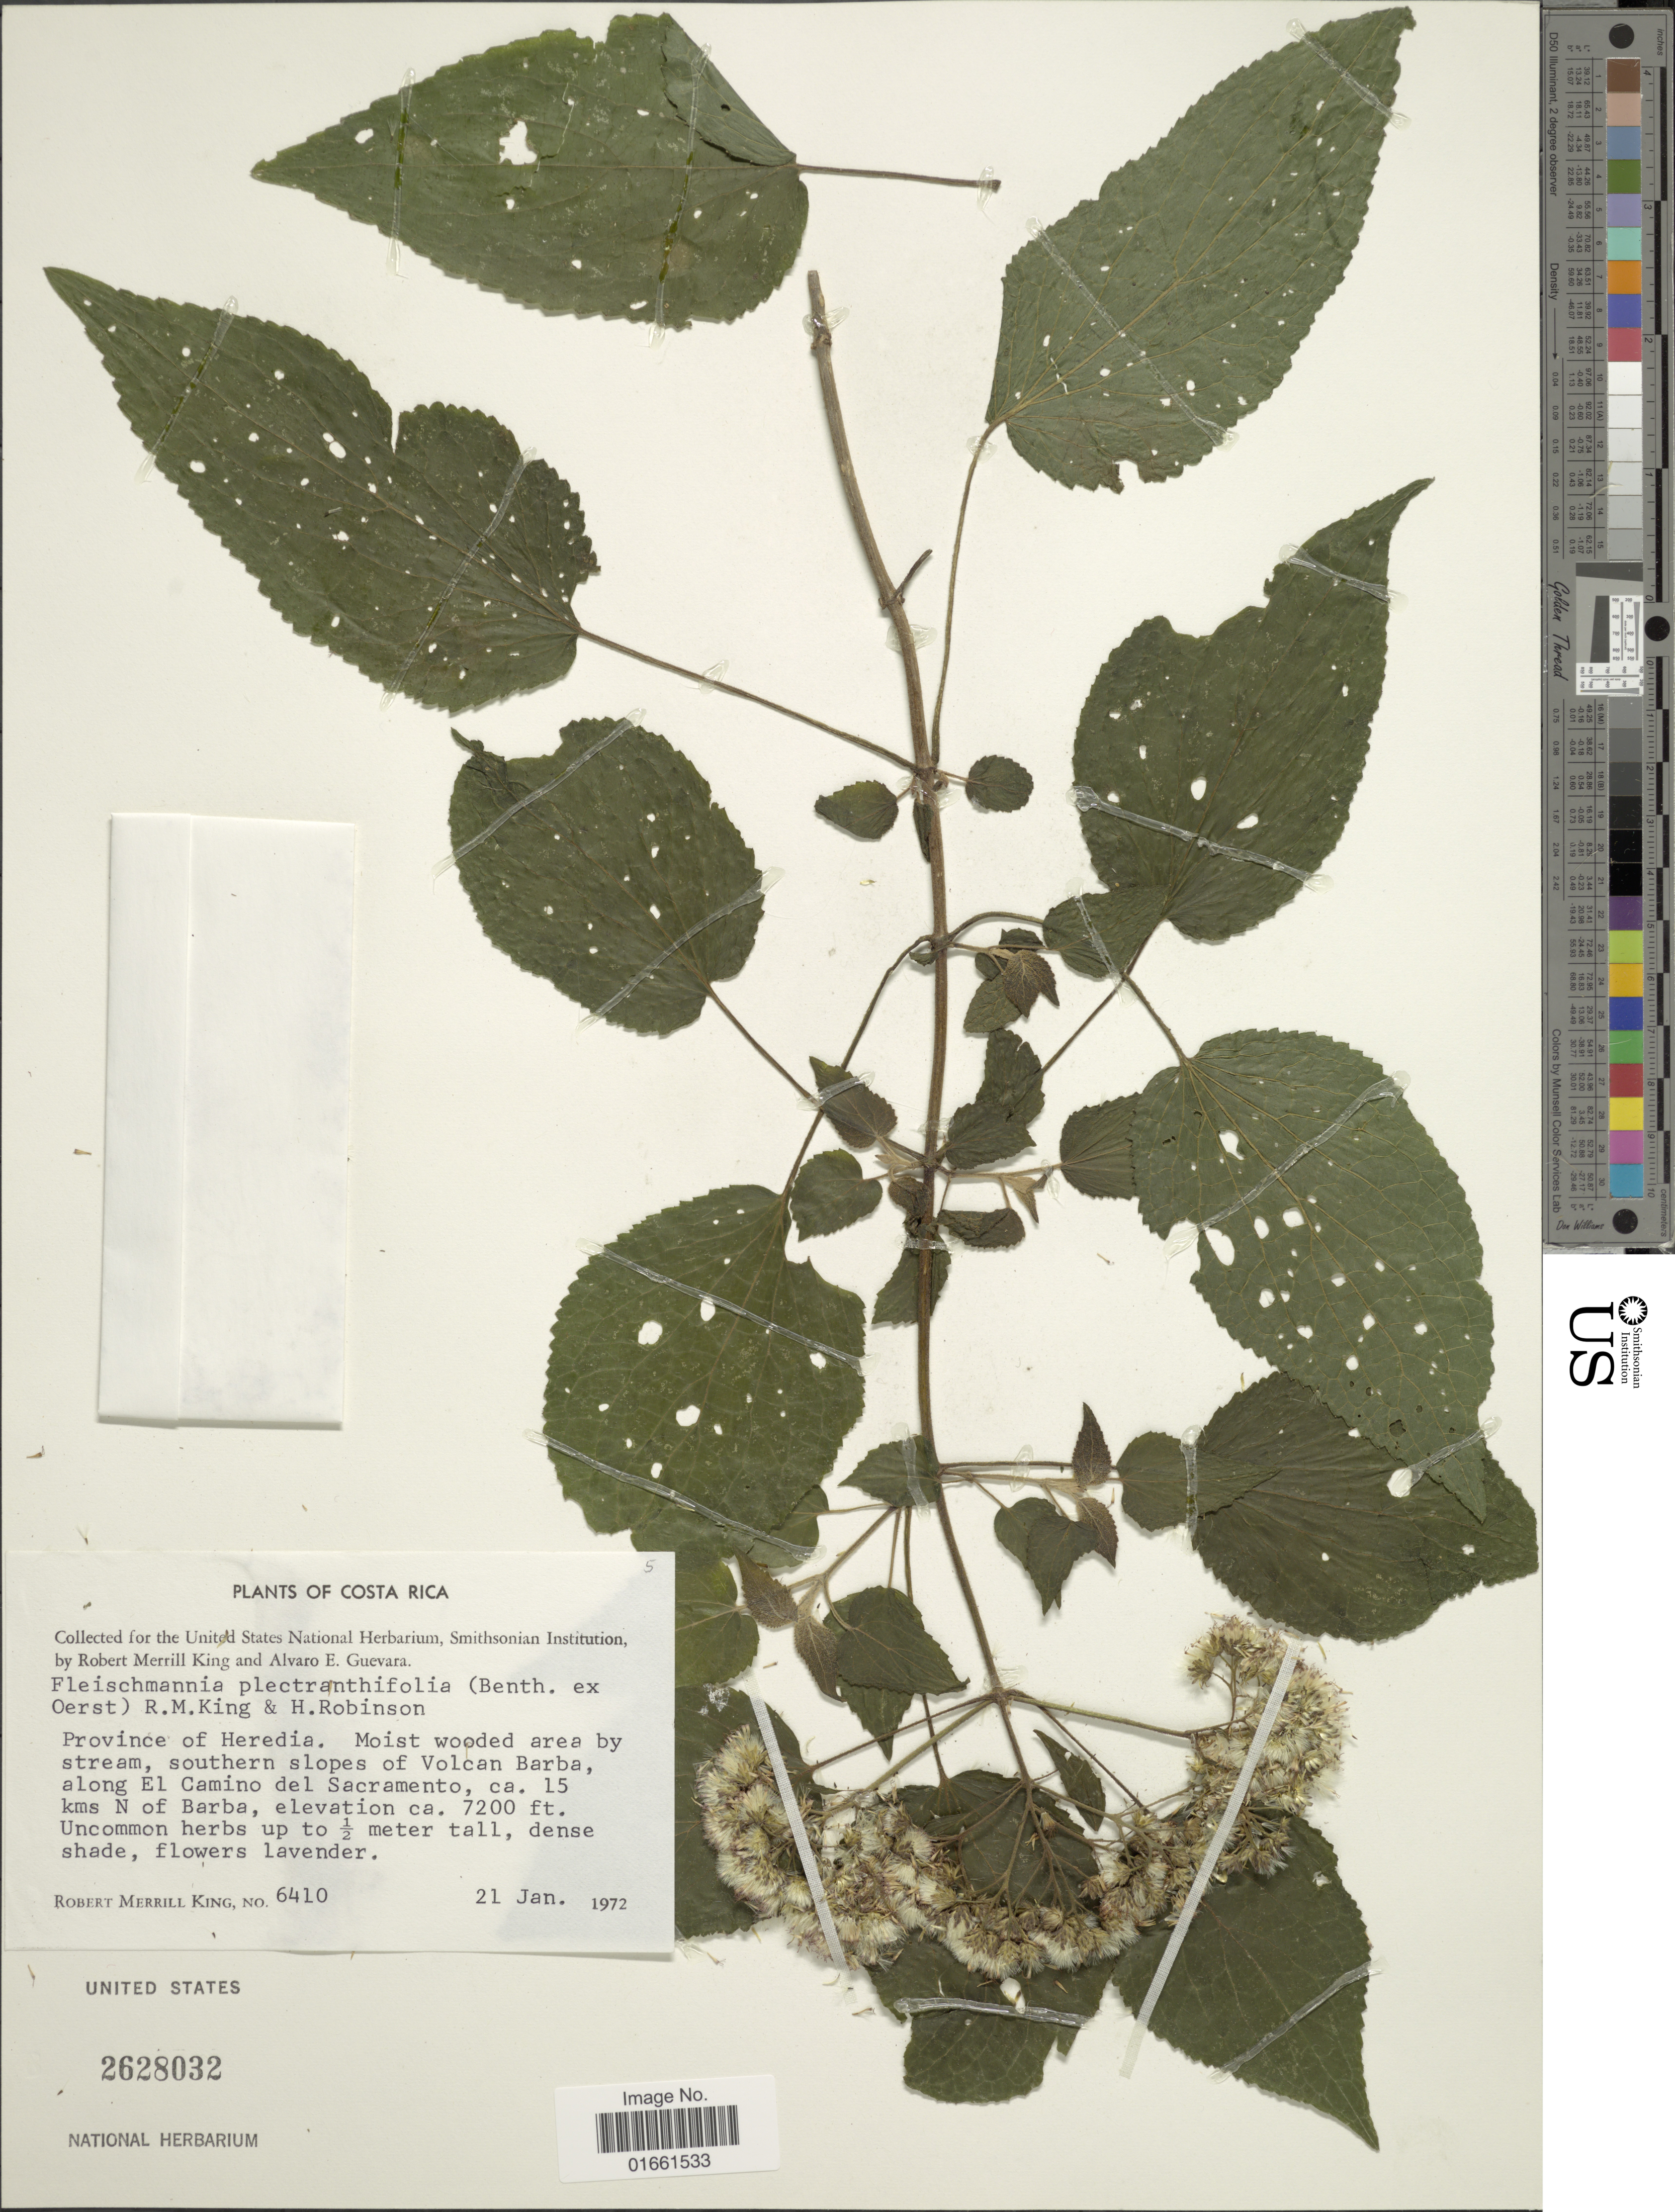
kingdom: Plantae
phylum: Tracheophyta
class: Magnoliopsida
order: Asterales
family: Asteraceae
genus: Fleischmannia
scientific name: Fleischmannia plectranthifolia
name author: (Benth. ex Oerst.) R.M. King & H. Rob.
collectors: R. M. King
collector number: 6410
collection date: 1972-01-21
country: Costa Rica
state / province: Heredia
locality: Province de Heredia, Moist wooded are by stream, sourthern slopes of Volcan Barbam, along El Camino del Sacramento, ca 15 kms N of Barba.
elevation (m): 2195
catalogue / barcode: US 2628032